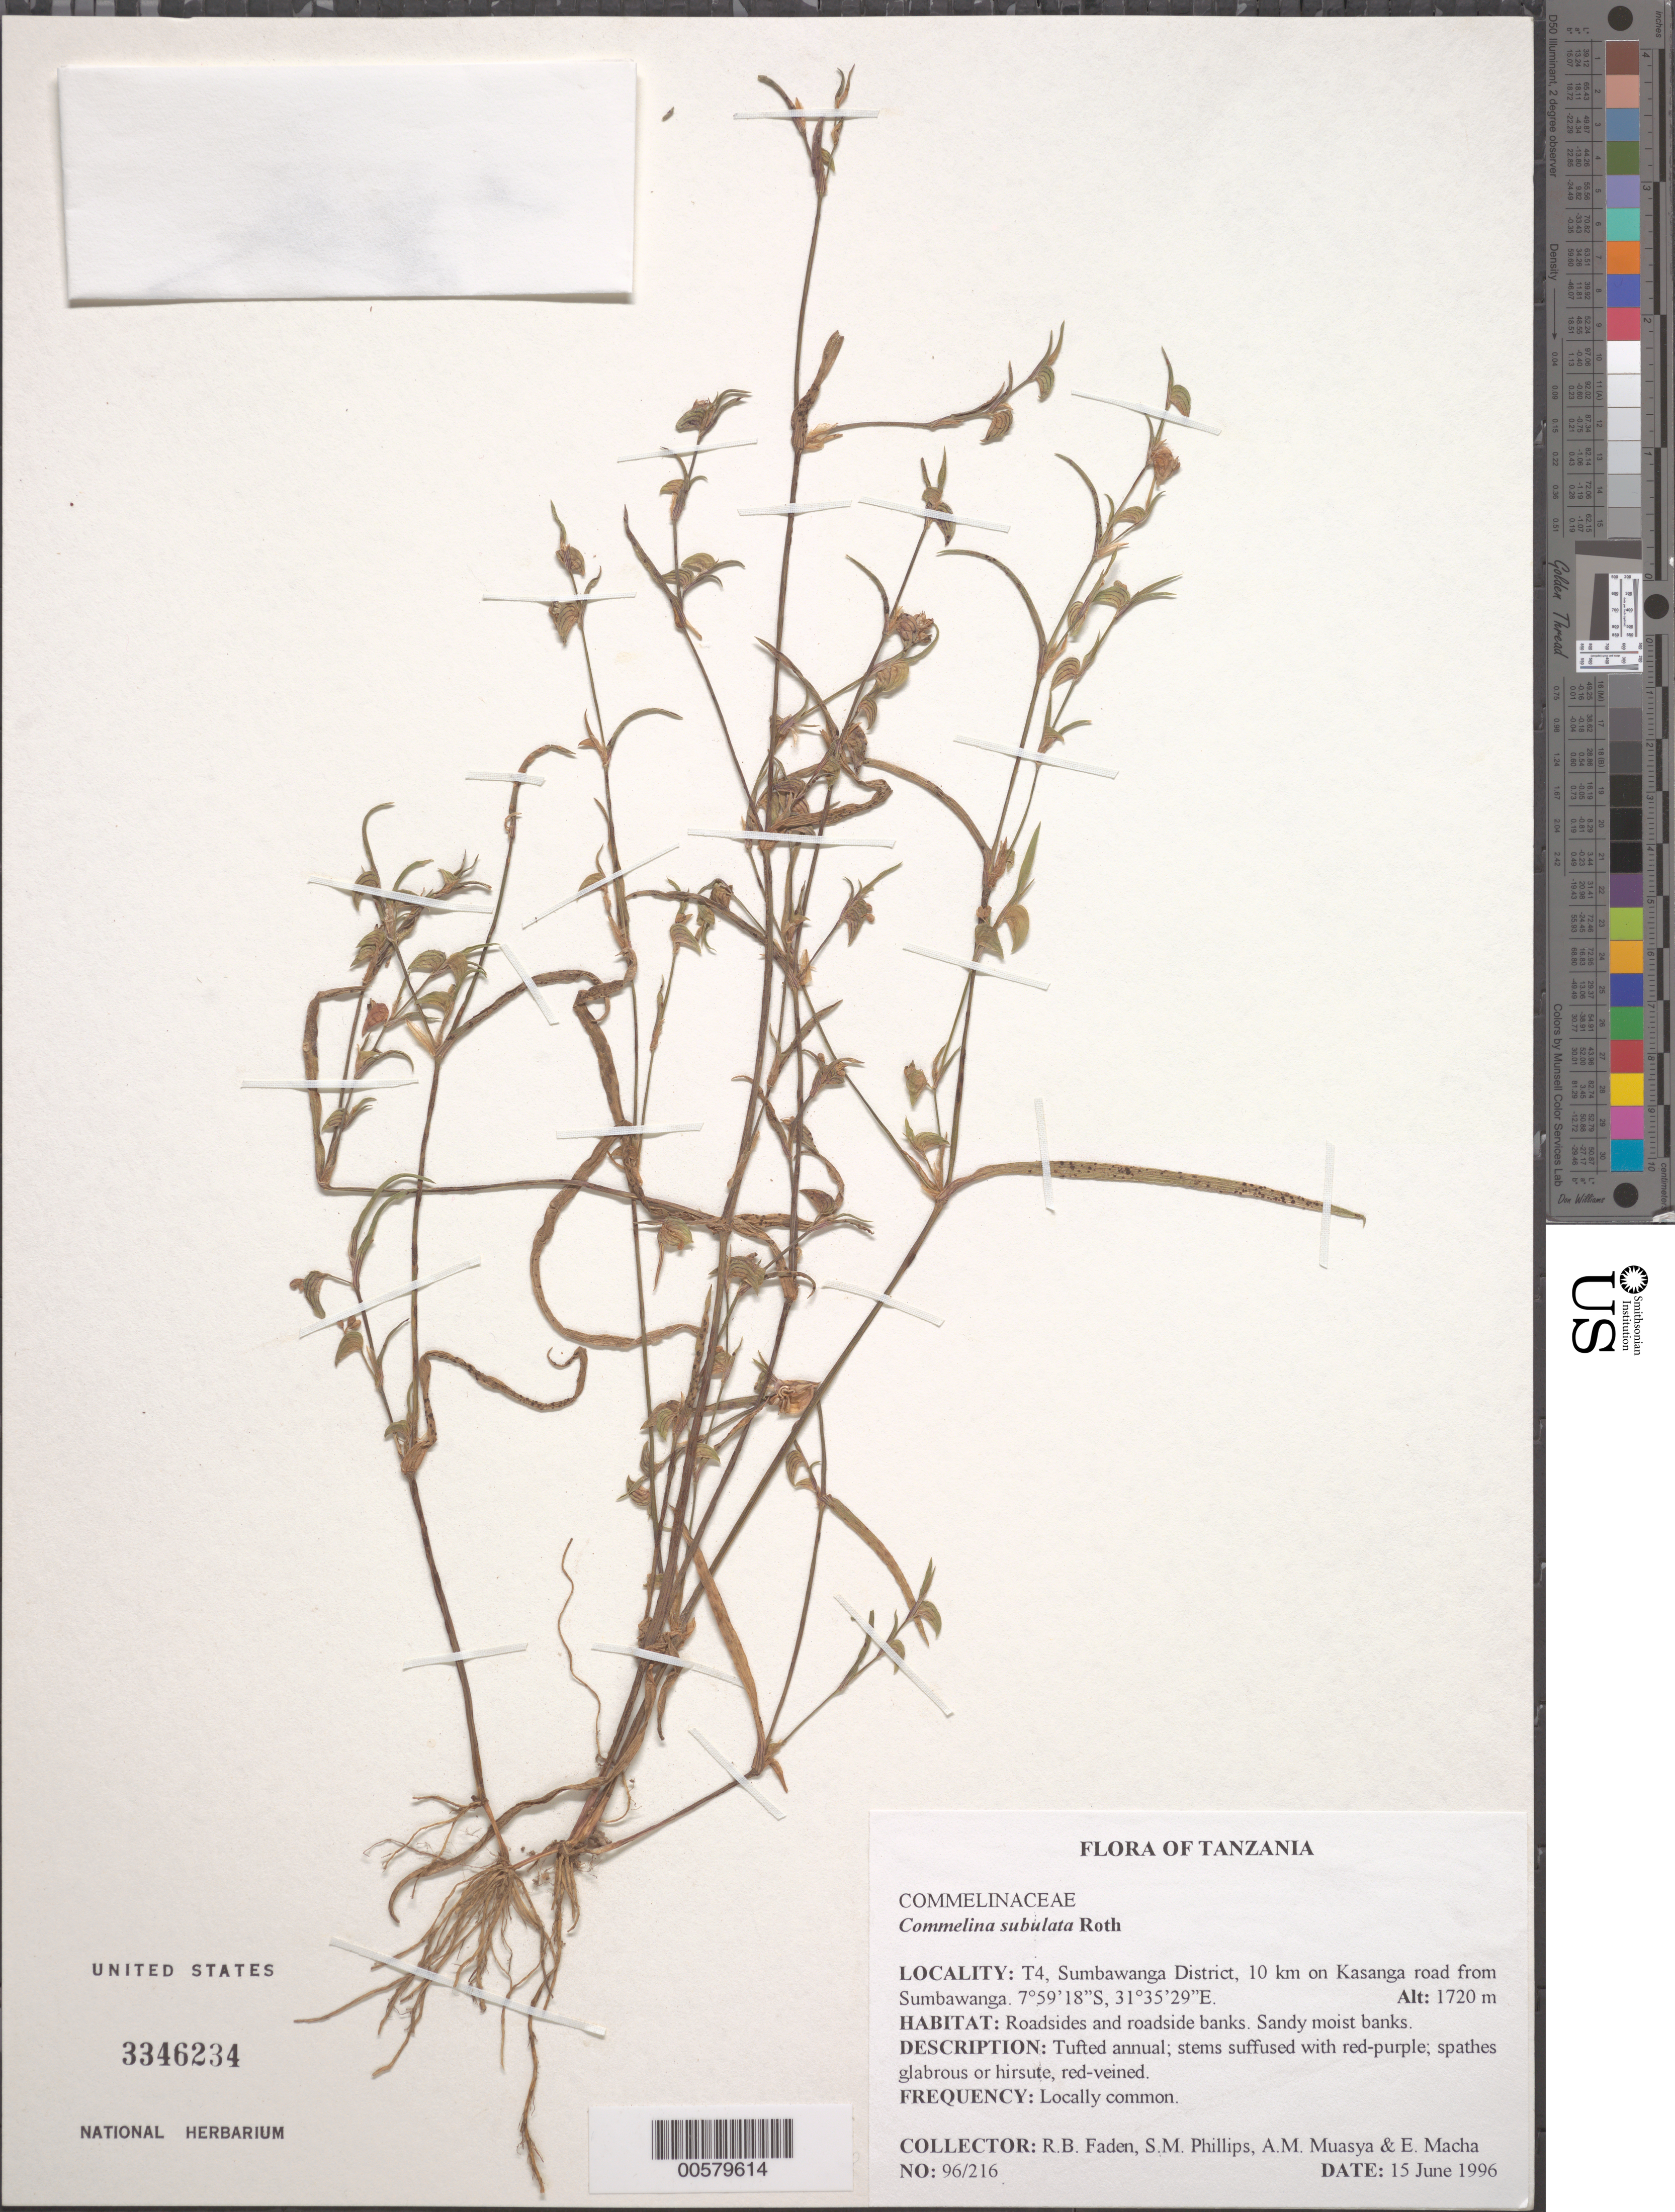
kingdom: Plantae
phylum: Tracheophyta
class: Liliopsida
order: Commelinales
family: Commelinaceae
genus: Commelina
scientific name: Commelina subulata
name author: Roth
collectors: R. B. Faden, S. M. Phillips, A. Muasya & E. Macha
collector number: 96/216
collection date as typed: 15 Jun 1996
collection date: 1996-06-15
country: Tanzania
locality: T4, sumbawanga dist., kasanga-sombawanga road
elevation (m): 1720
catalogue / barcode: US 3346234